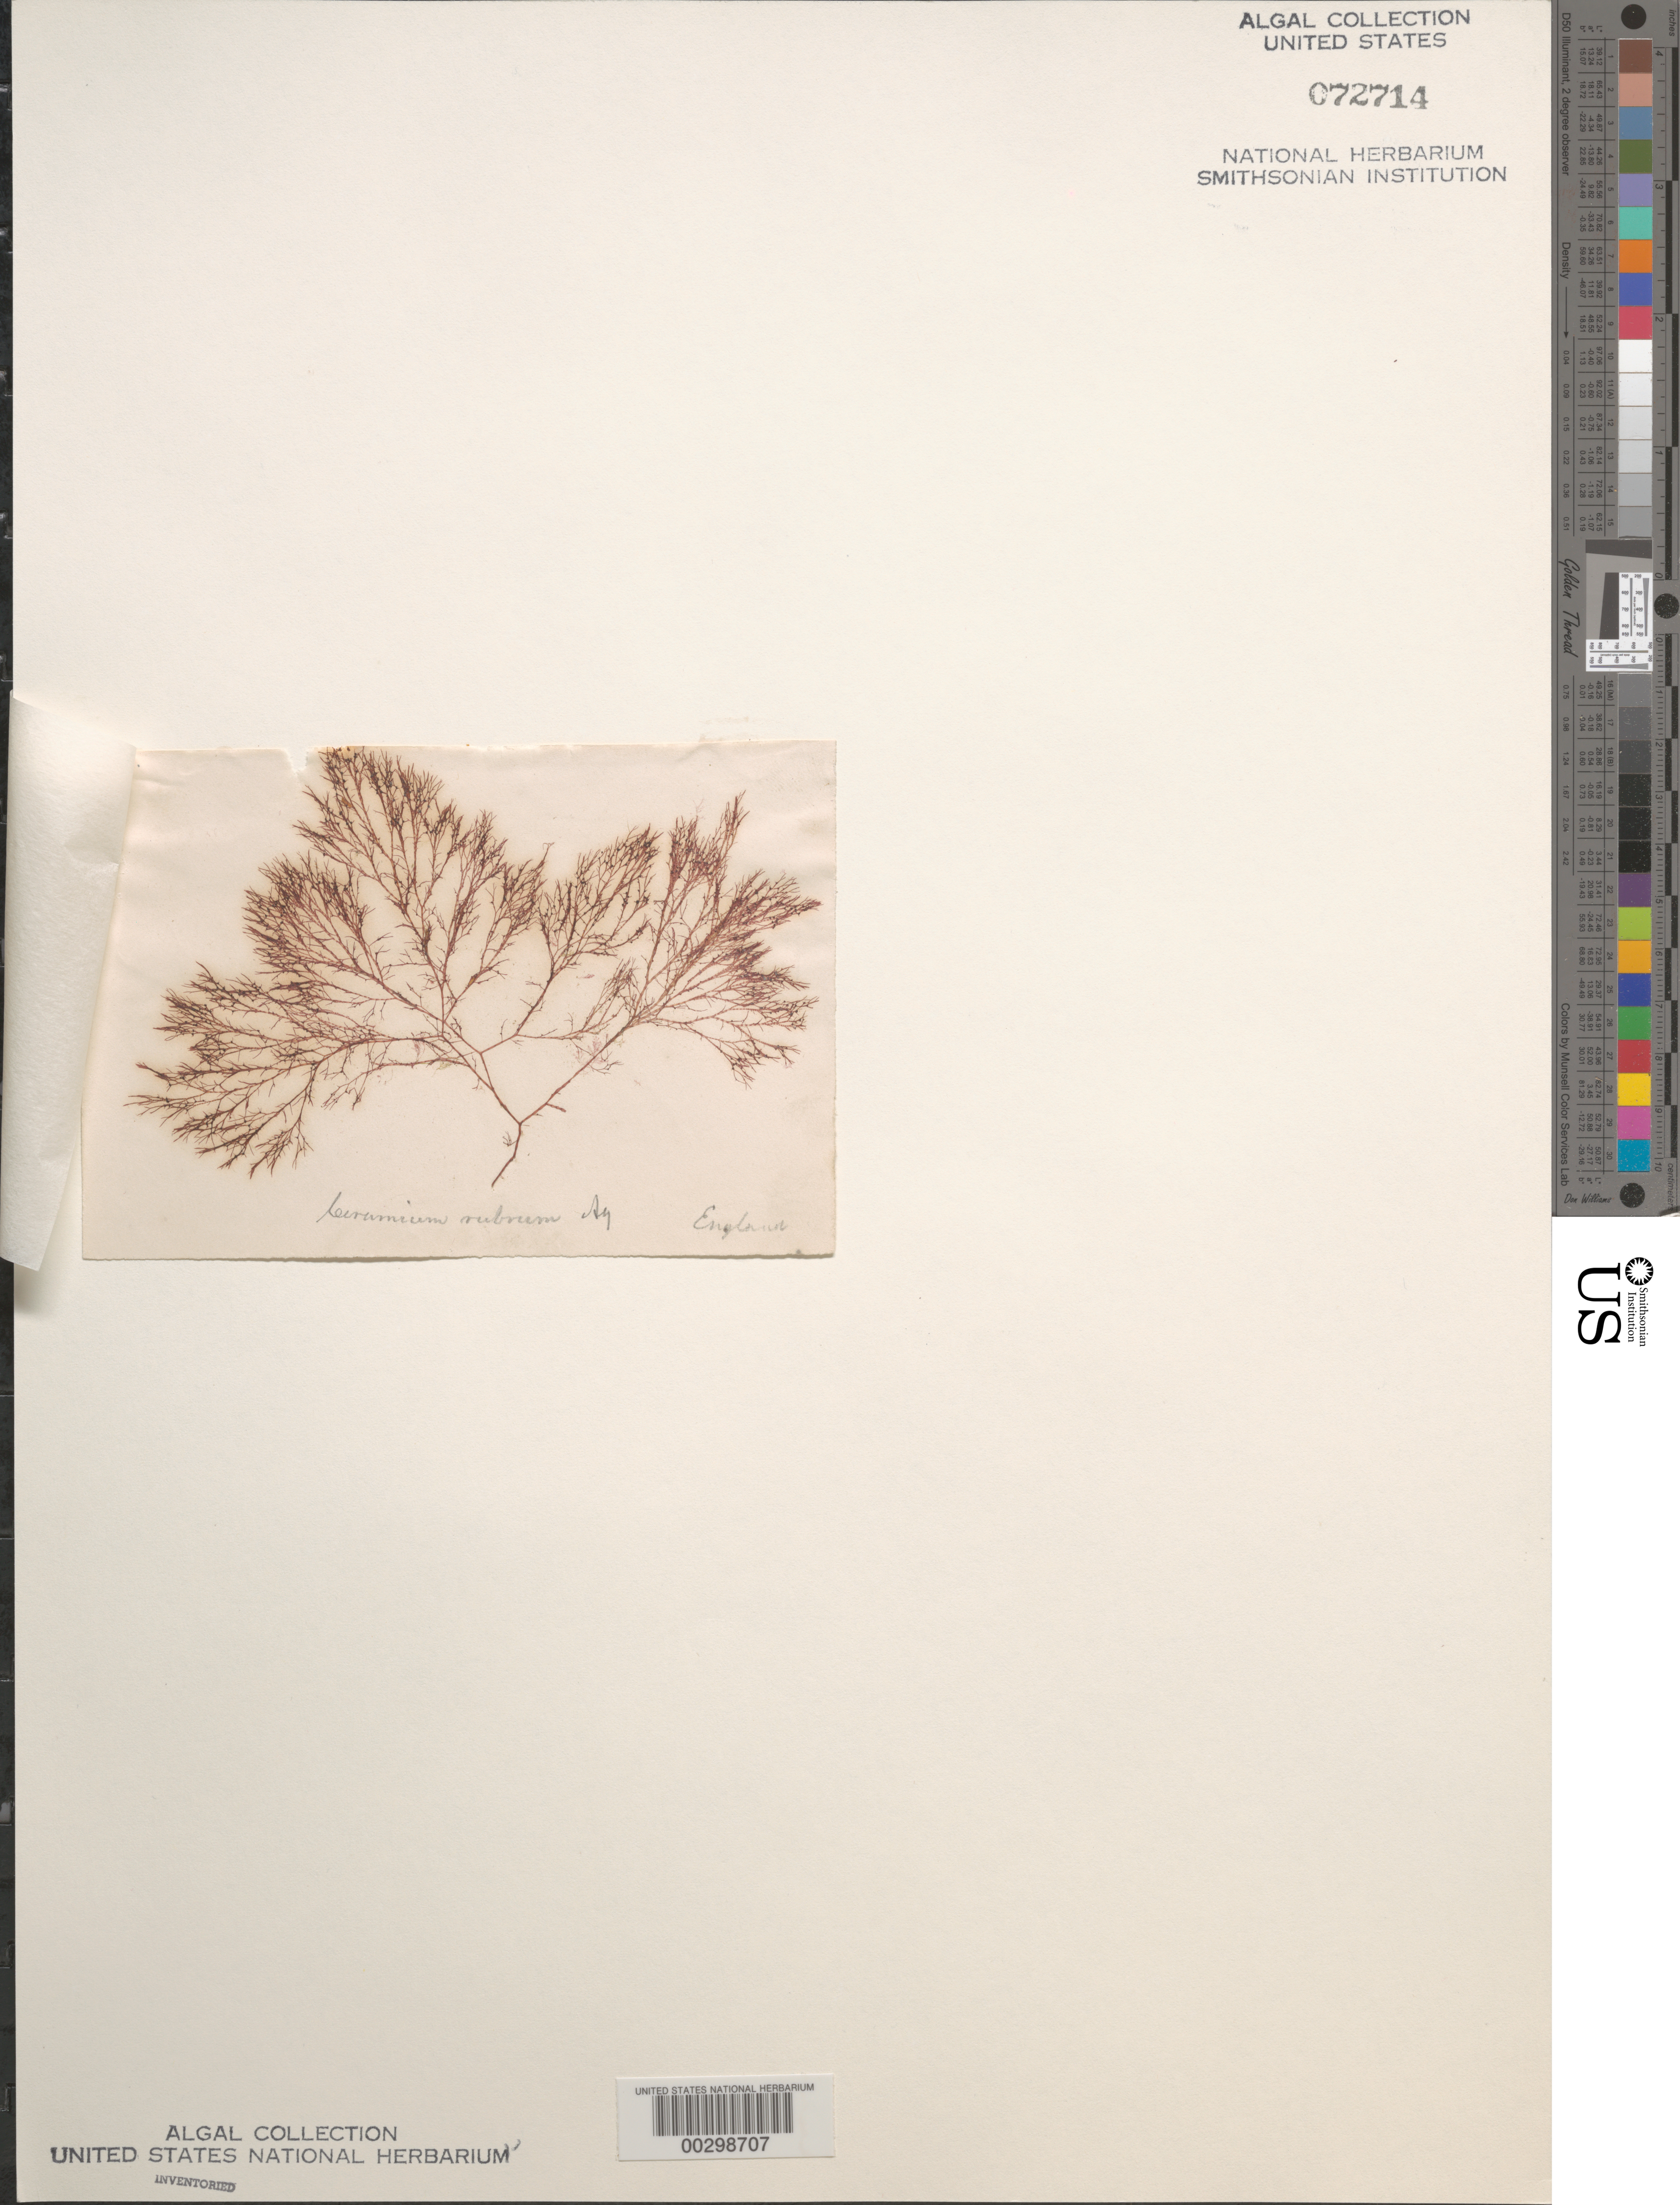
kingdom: Plantae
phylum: Rhodophyta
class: Florideophyceae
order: Ceramiales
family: Ceramiaceae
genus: Ceramium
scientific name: Ceramium rubrum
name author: C. Agardh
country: United Kingdom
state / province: England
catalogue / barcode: US 72714